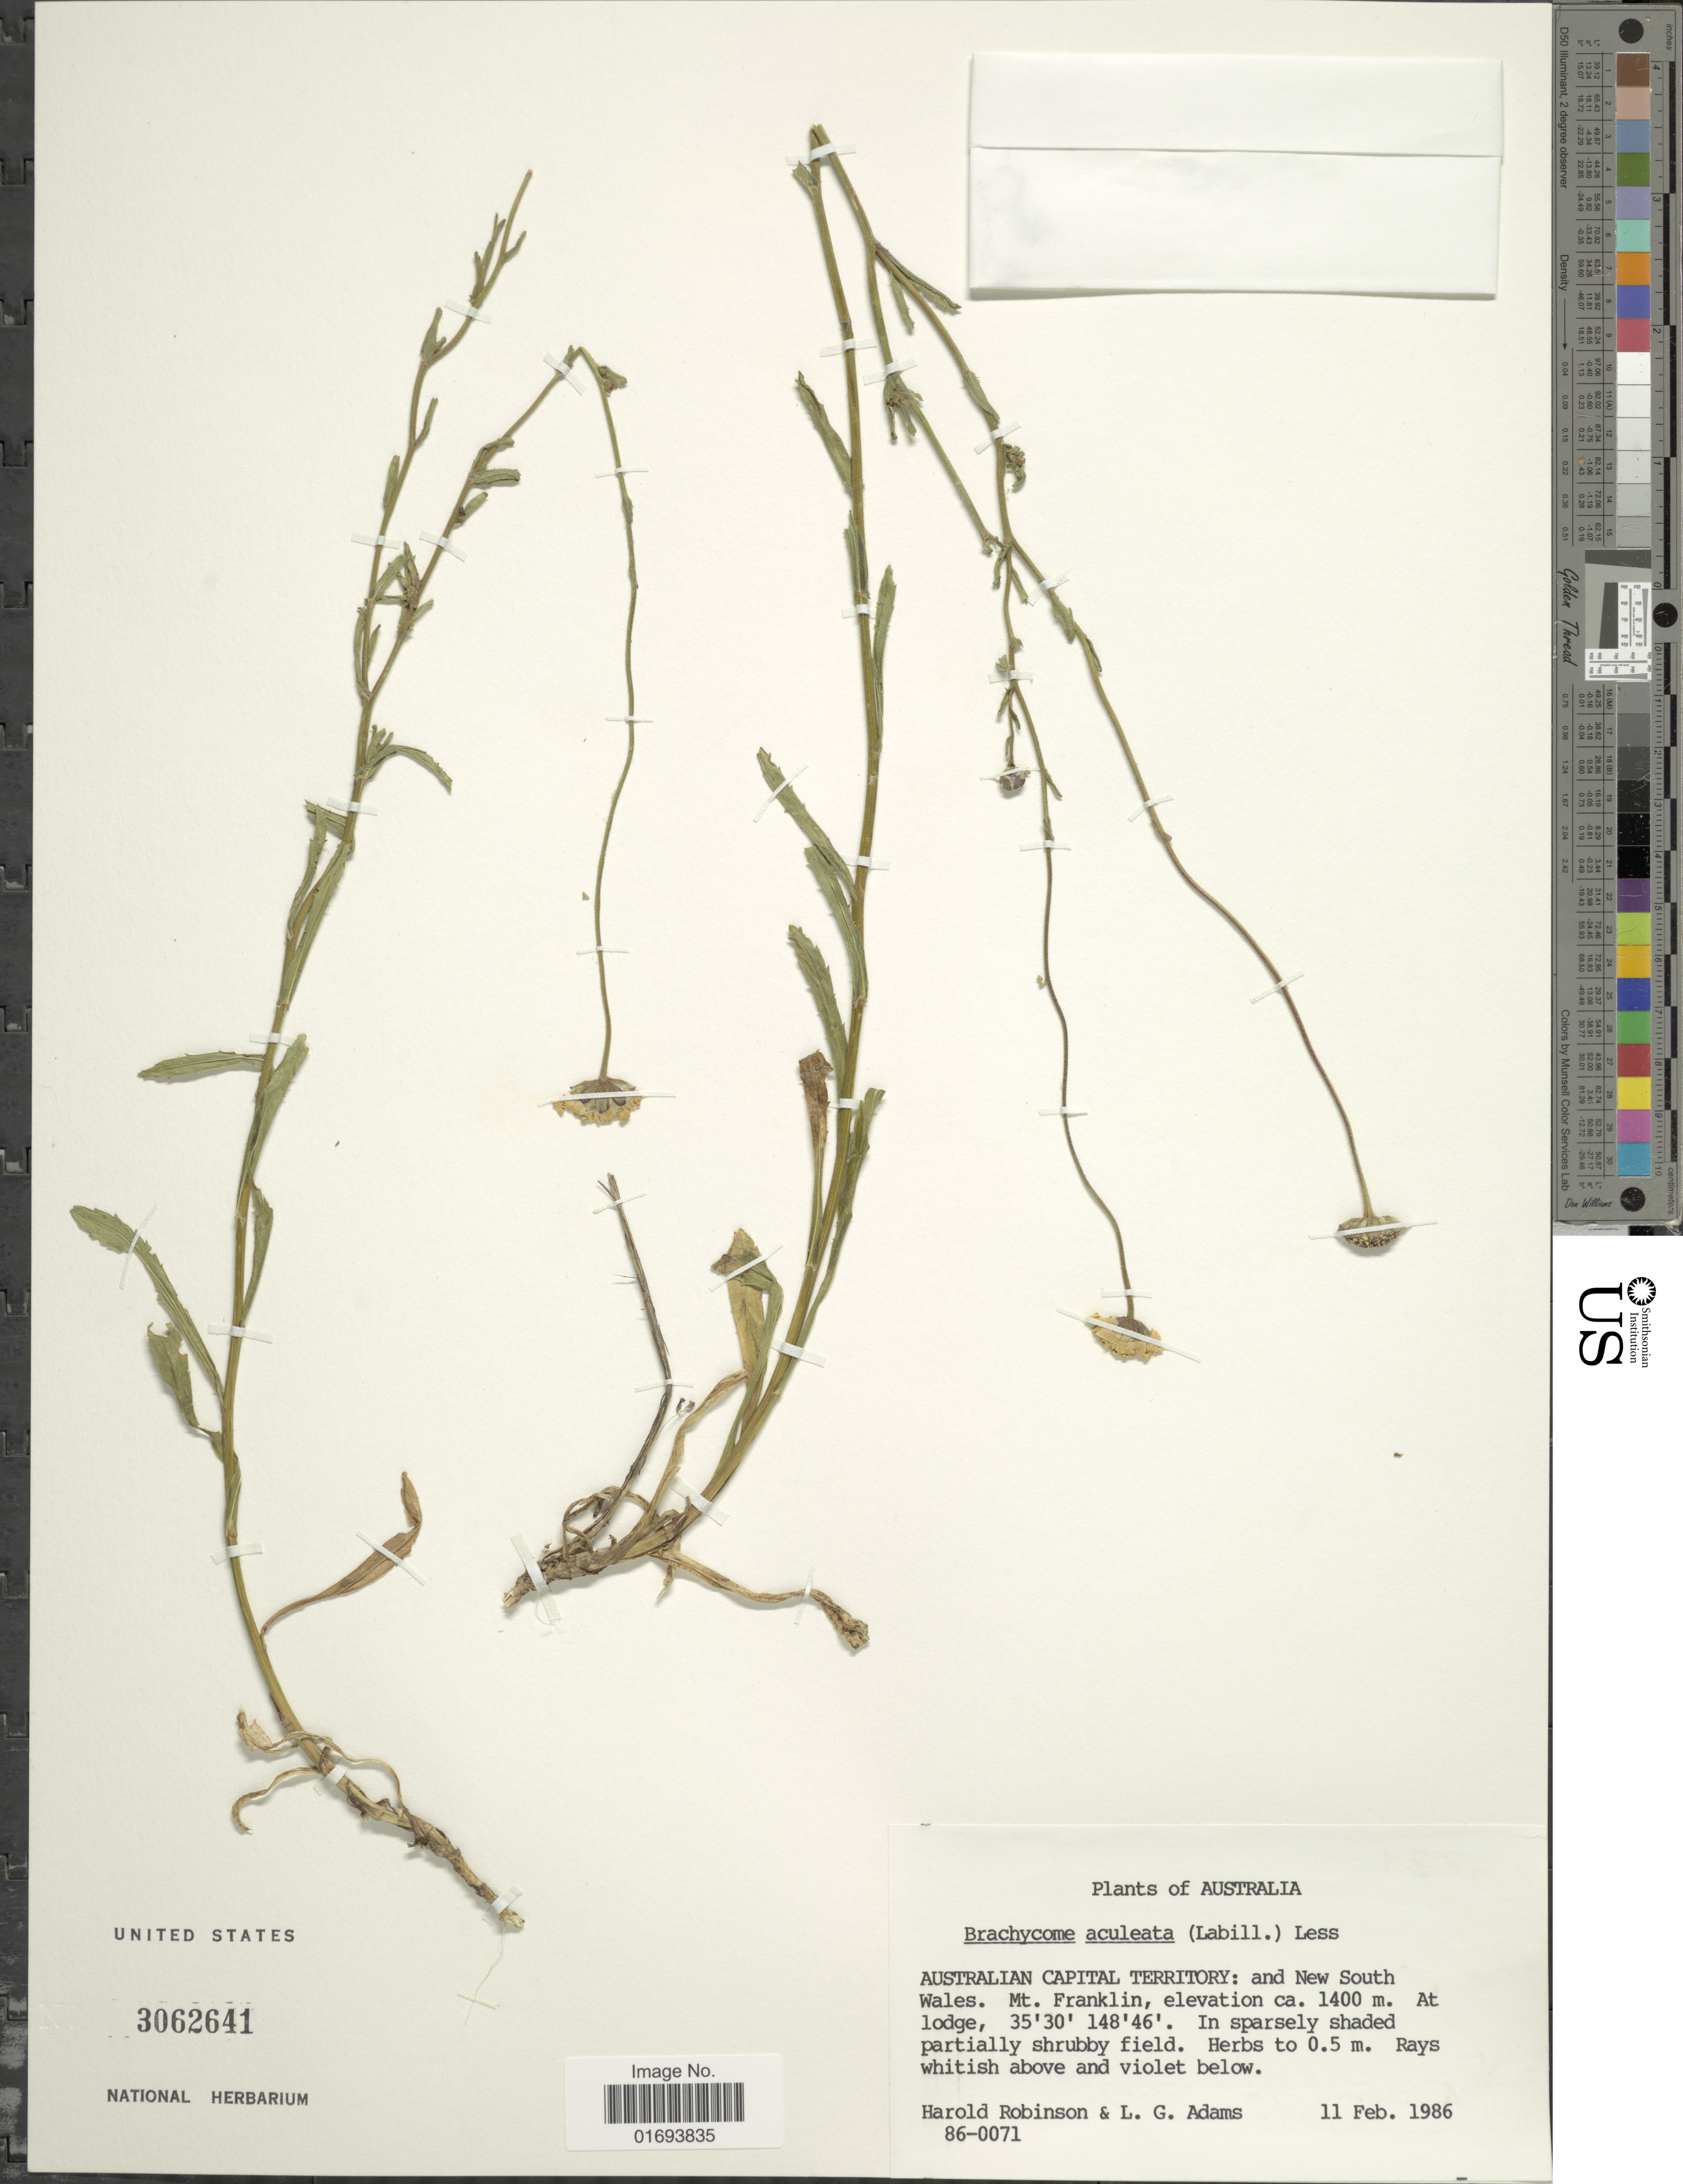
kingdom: Plantae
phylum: Tracheophyta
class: Magnoliopsida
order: Asterales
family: Asteraceae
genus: Brachyscome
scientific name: Brachyscome aculeata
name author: (Labill.) Less.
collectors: H. Robinson & L. G. Adams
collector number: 86-0071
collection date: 1986-02-11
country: Australia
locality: Australian Capital Territory: and New South Wales. Mt. Franklin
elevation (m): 1400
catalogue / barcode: US 3062641